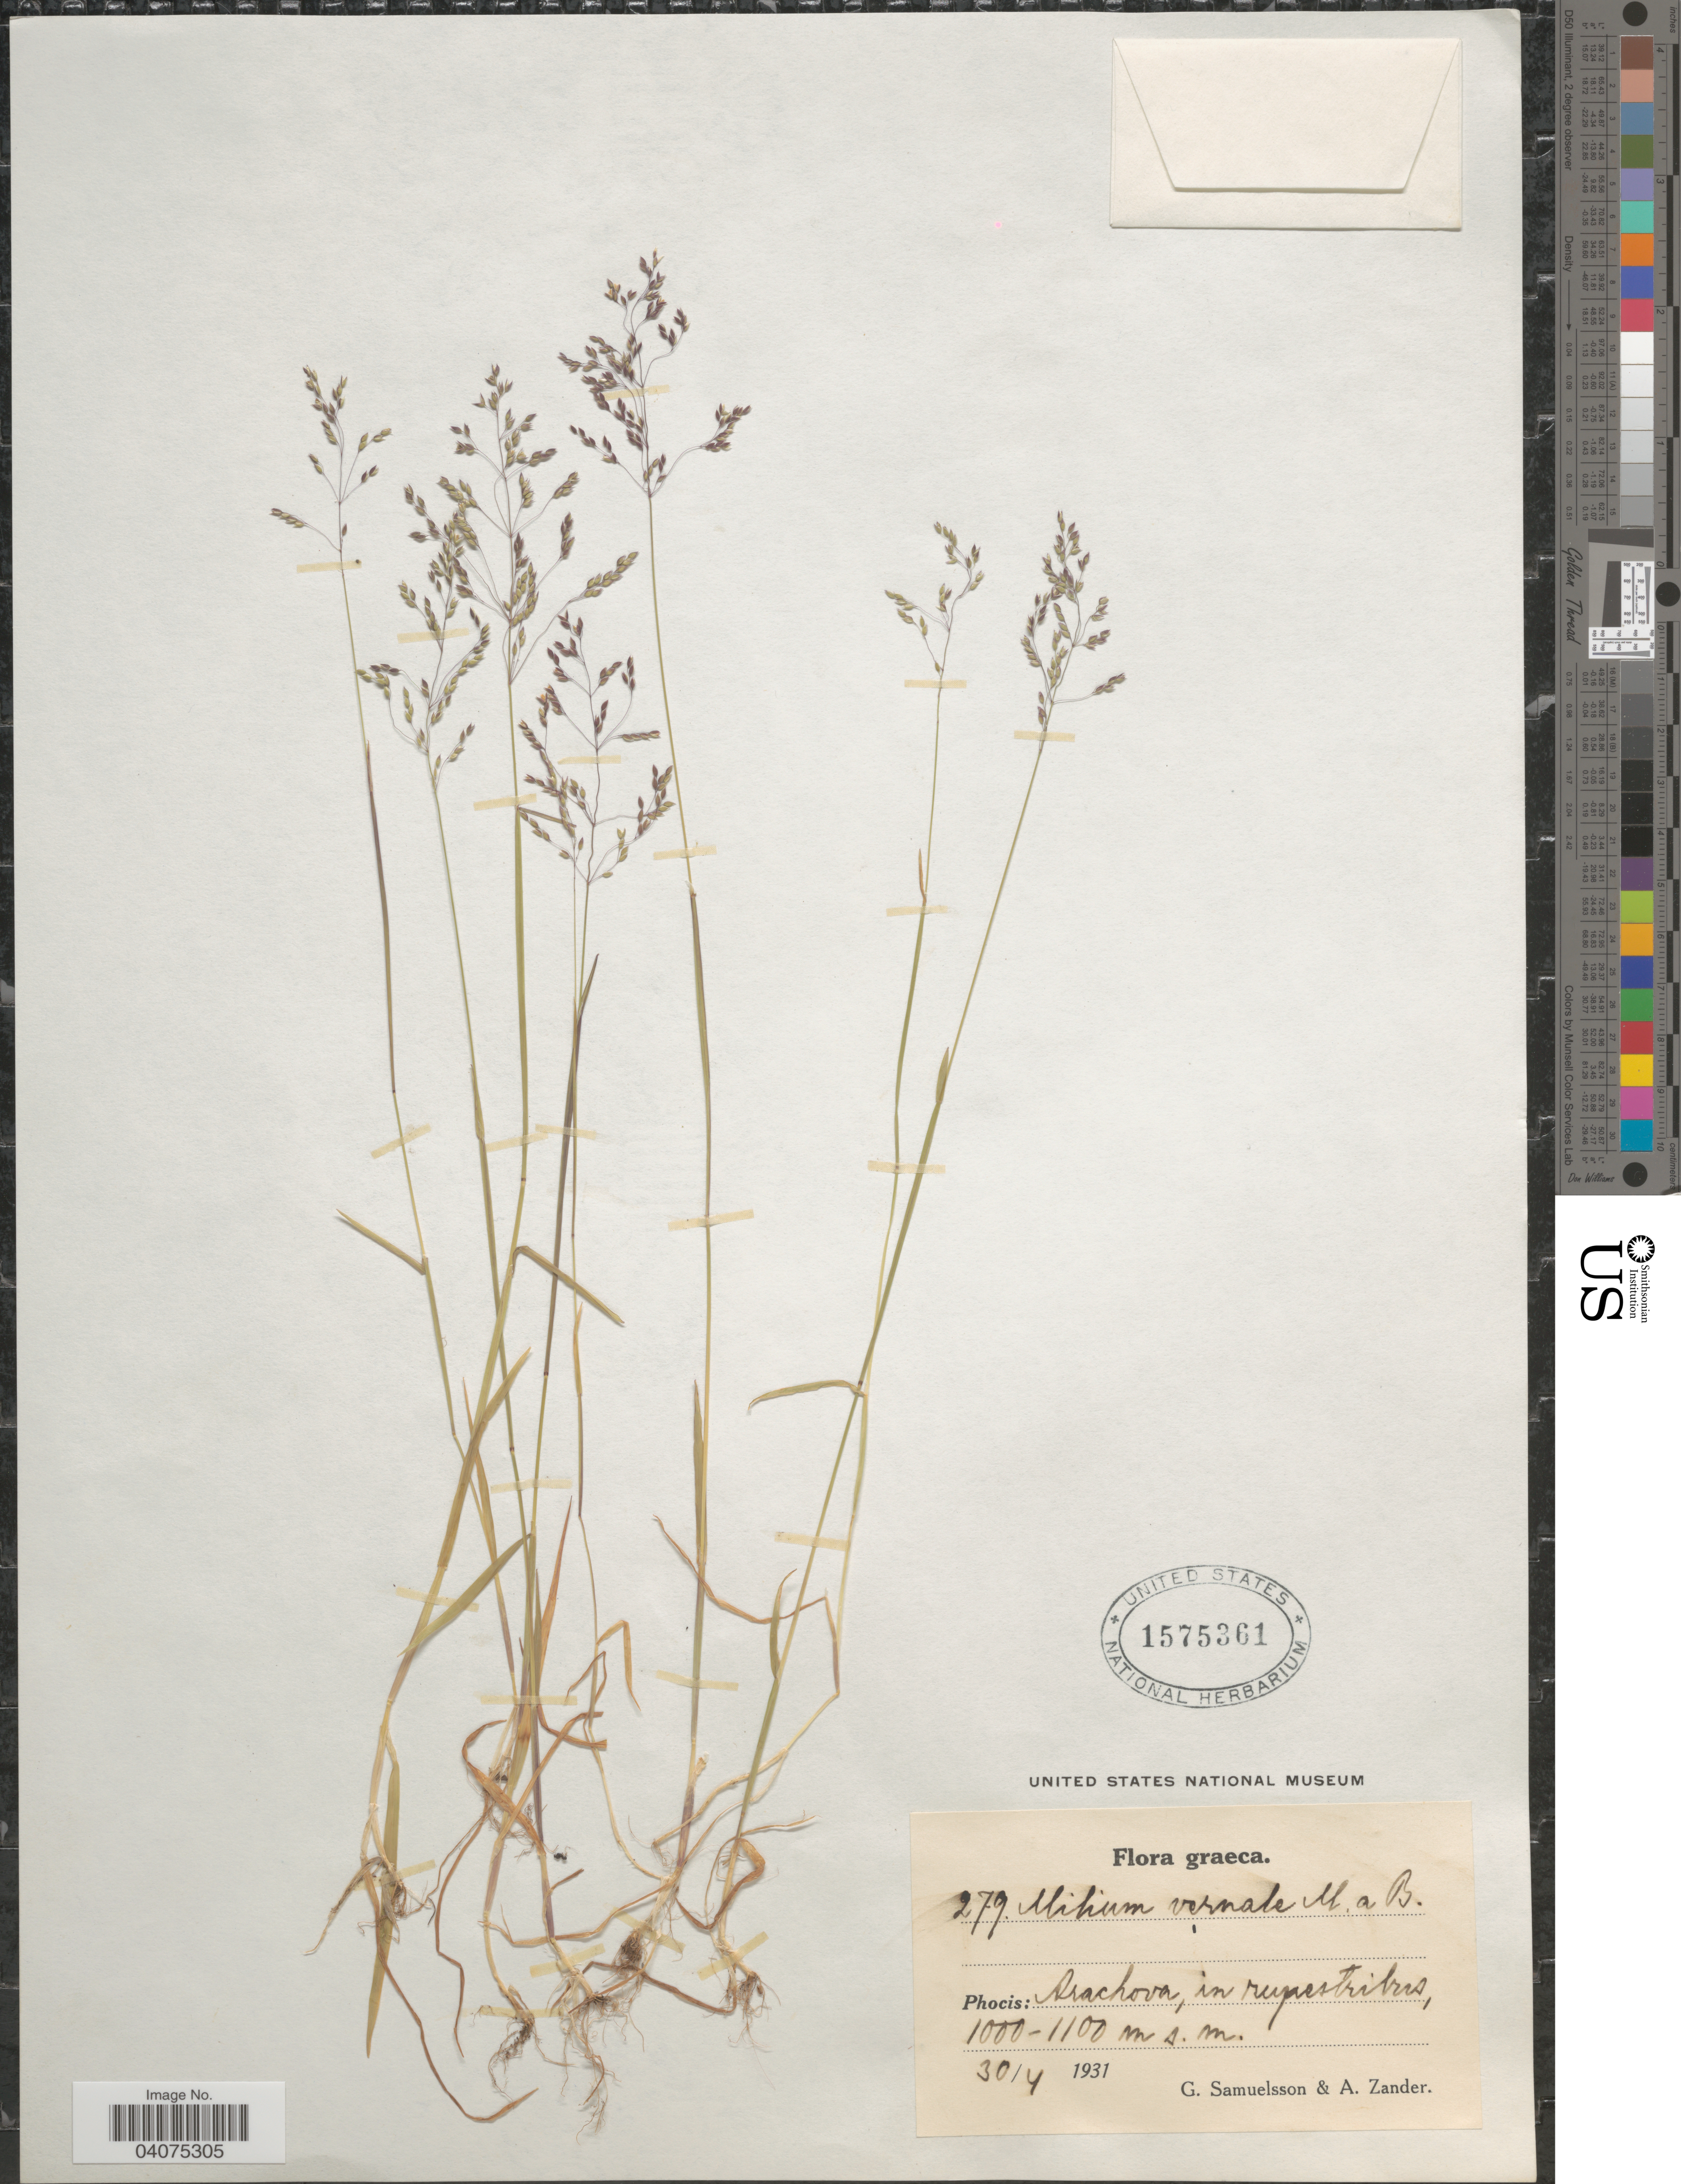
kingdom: Plantae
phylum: Tracheophyta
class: Liliopsida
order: Poales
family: Poaceae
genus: Milium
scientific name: Milium vernale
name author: M. Bieb.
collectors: G. Samuelsson & A. Zander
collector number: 279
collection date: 1931-04-30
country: Greece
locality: Graeca. Phocis: Arachova, in rupestribus.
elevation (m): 100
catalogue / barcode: US 1575361